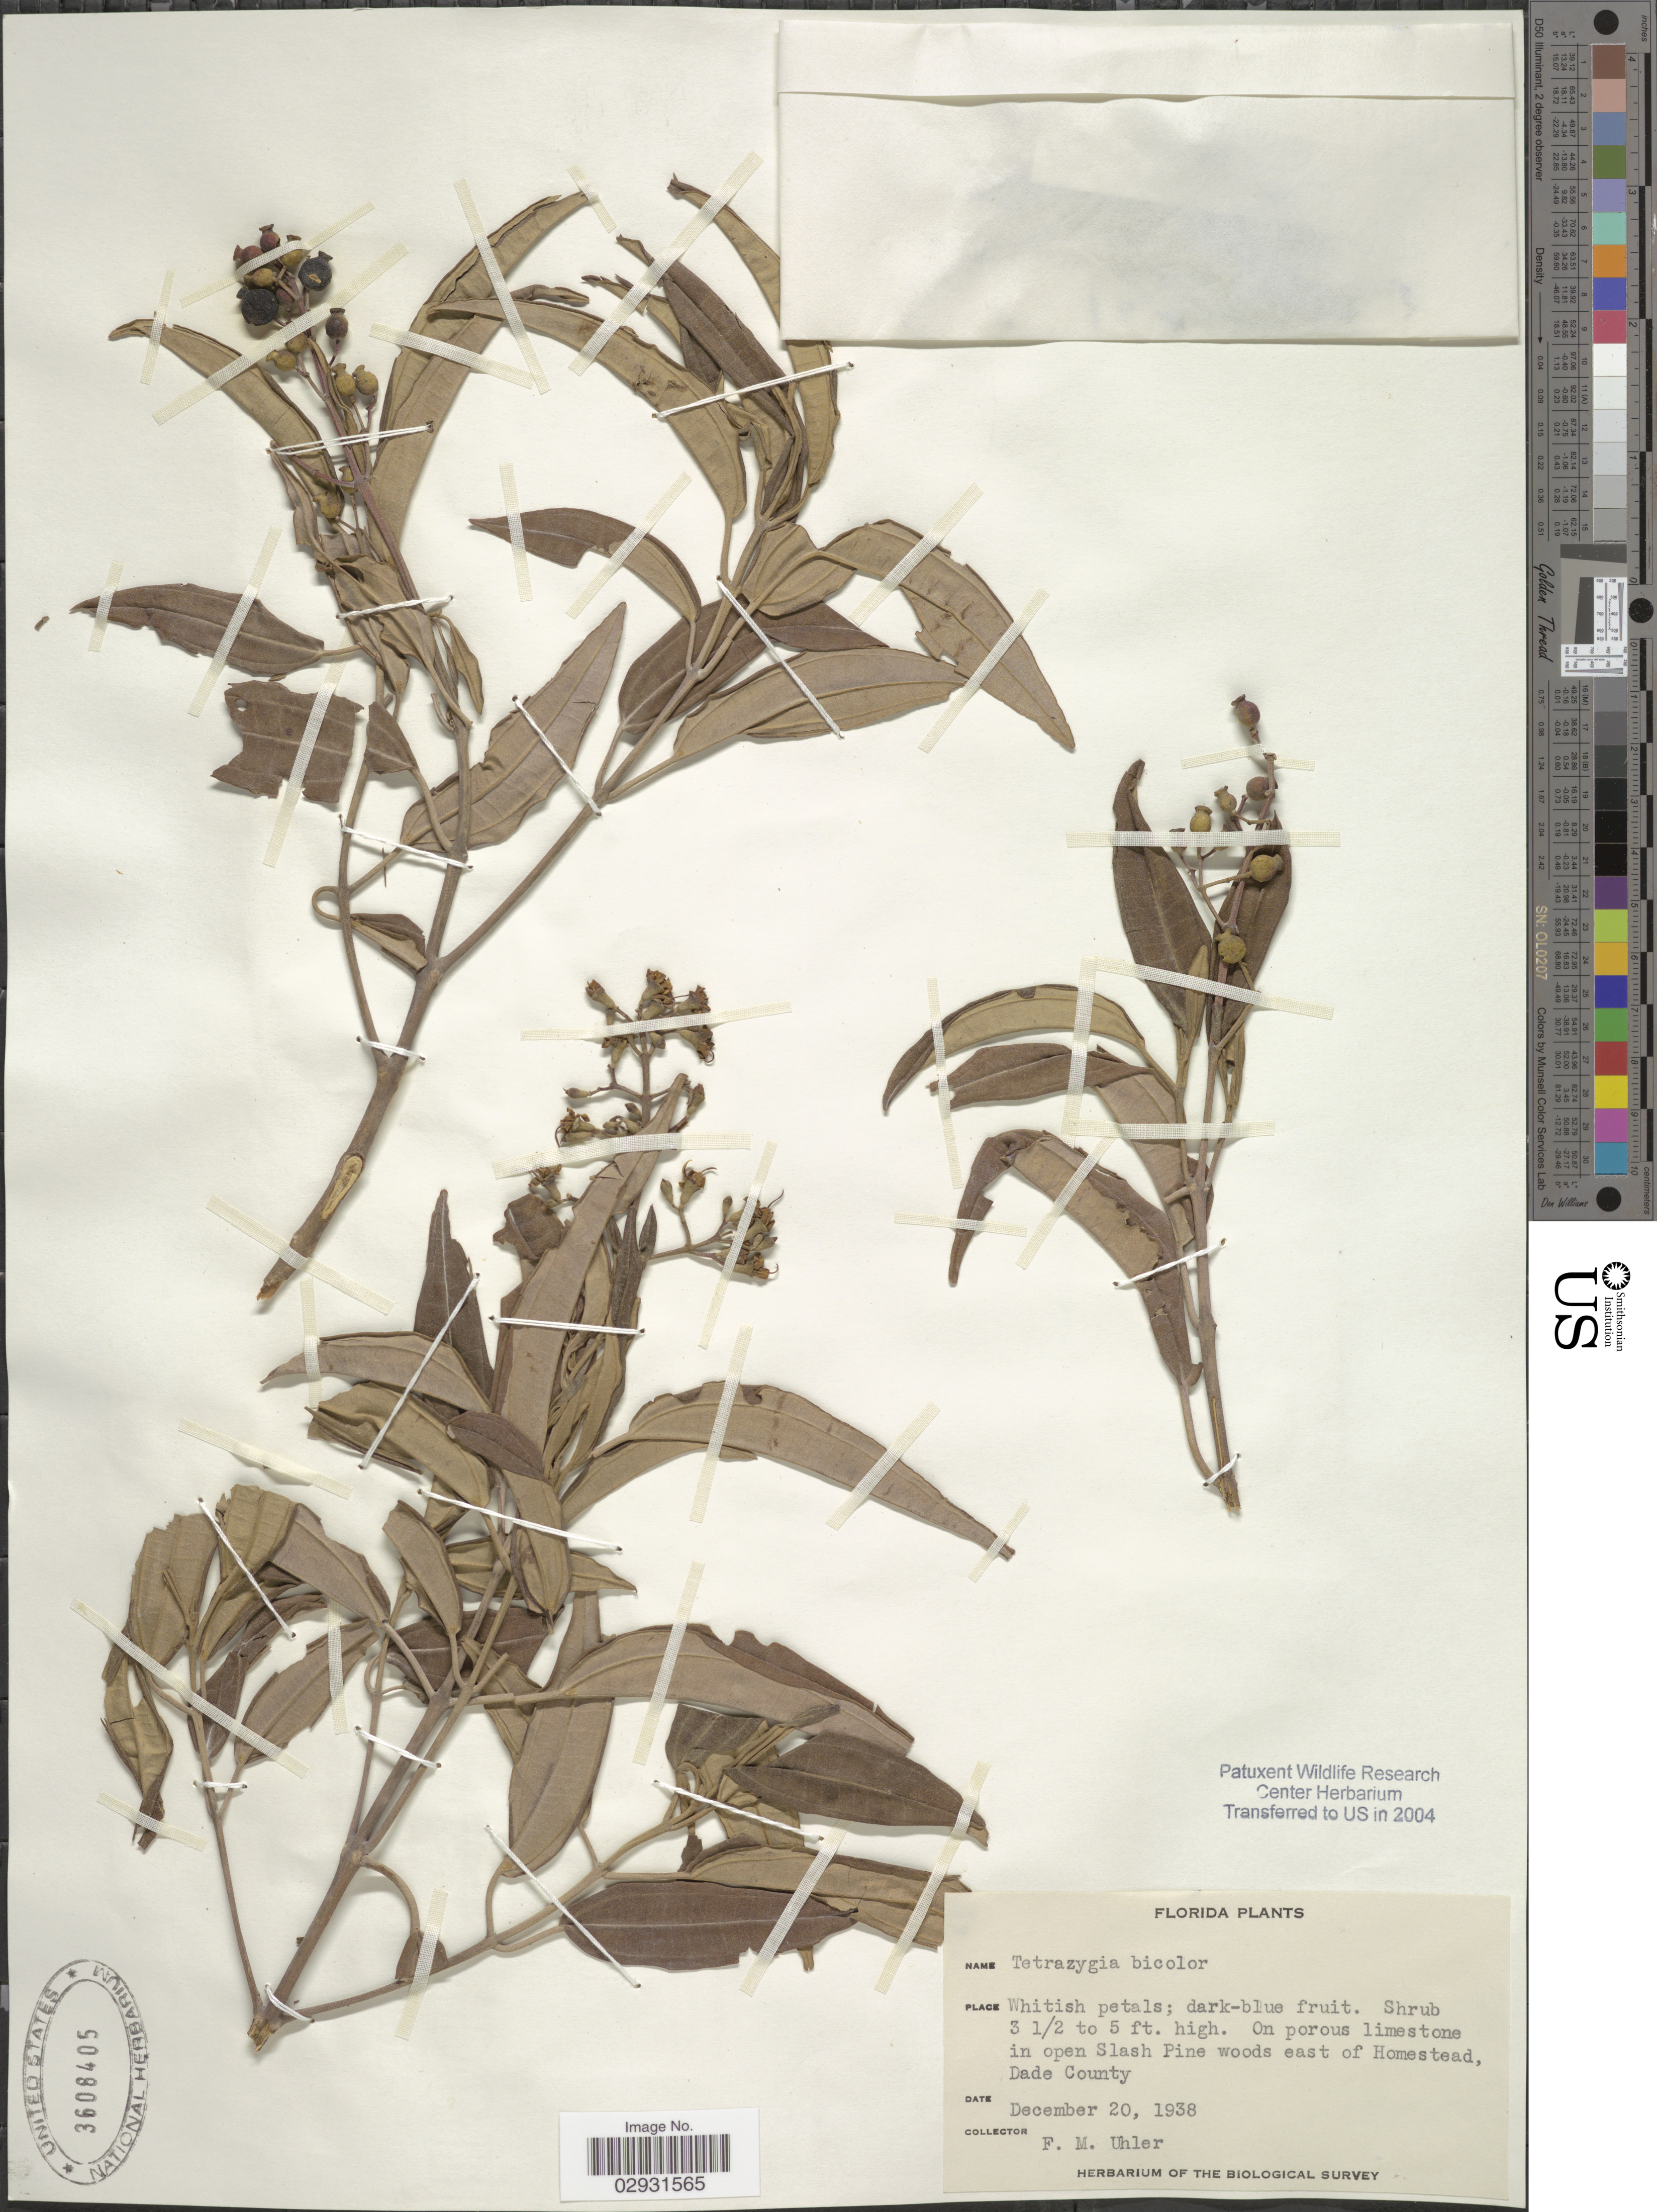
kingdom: Plantae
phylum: Tracheophyta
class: Magnoliopsida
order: Myrtales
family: Melastomataceae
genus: Tetrazygia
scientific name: Tetrazygia bicolor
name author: (Mill.) Cogn.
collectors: F. M. Uhler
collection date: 1938-12-20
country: United States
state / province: Florida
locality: East of Homestead, Dade County.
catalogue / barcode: US 3608405